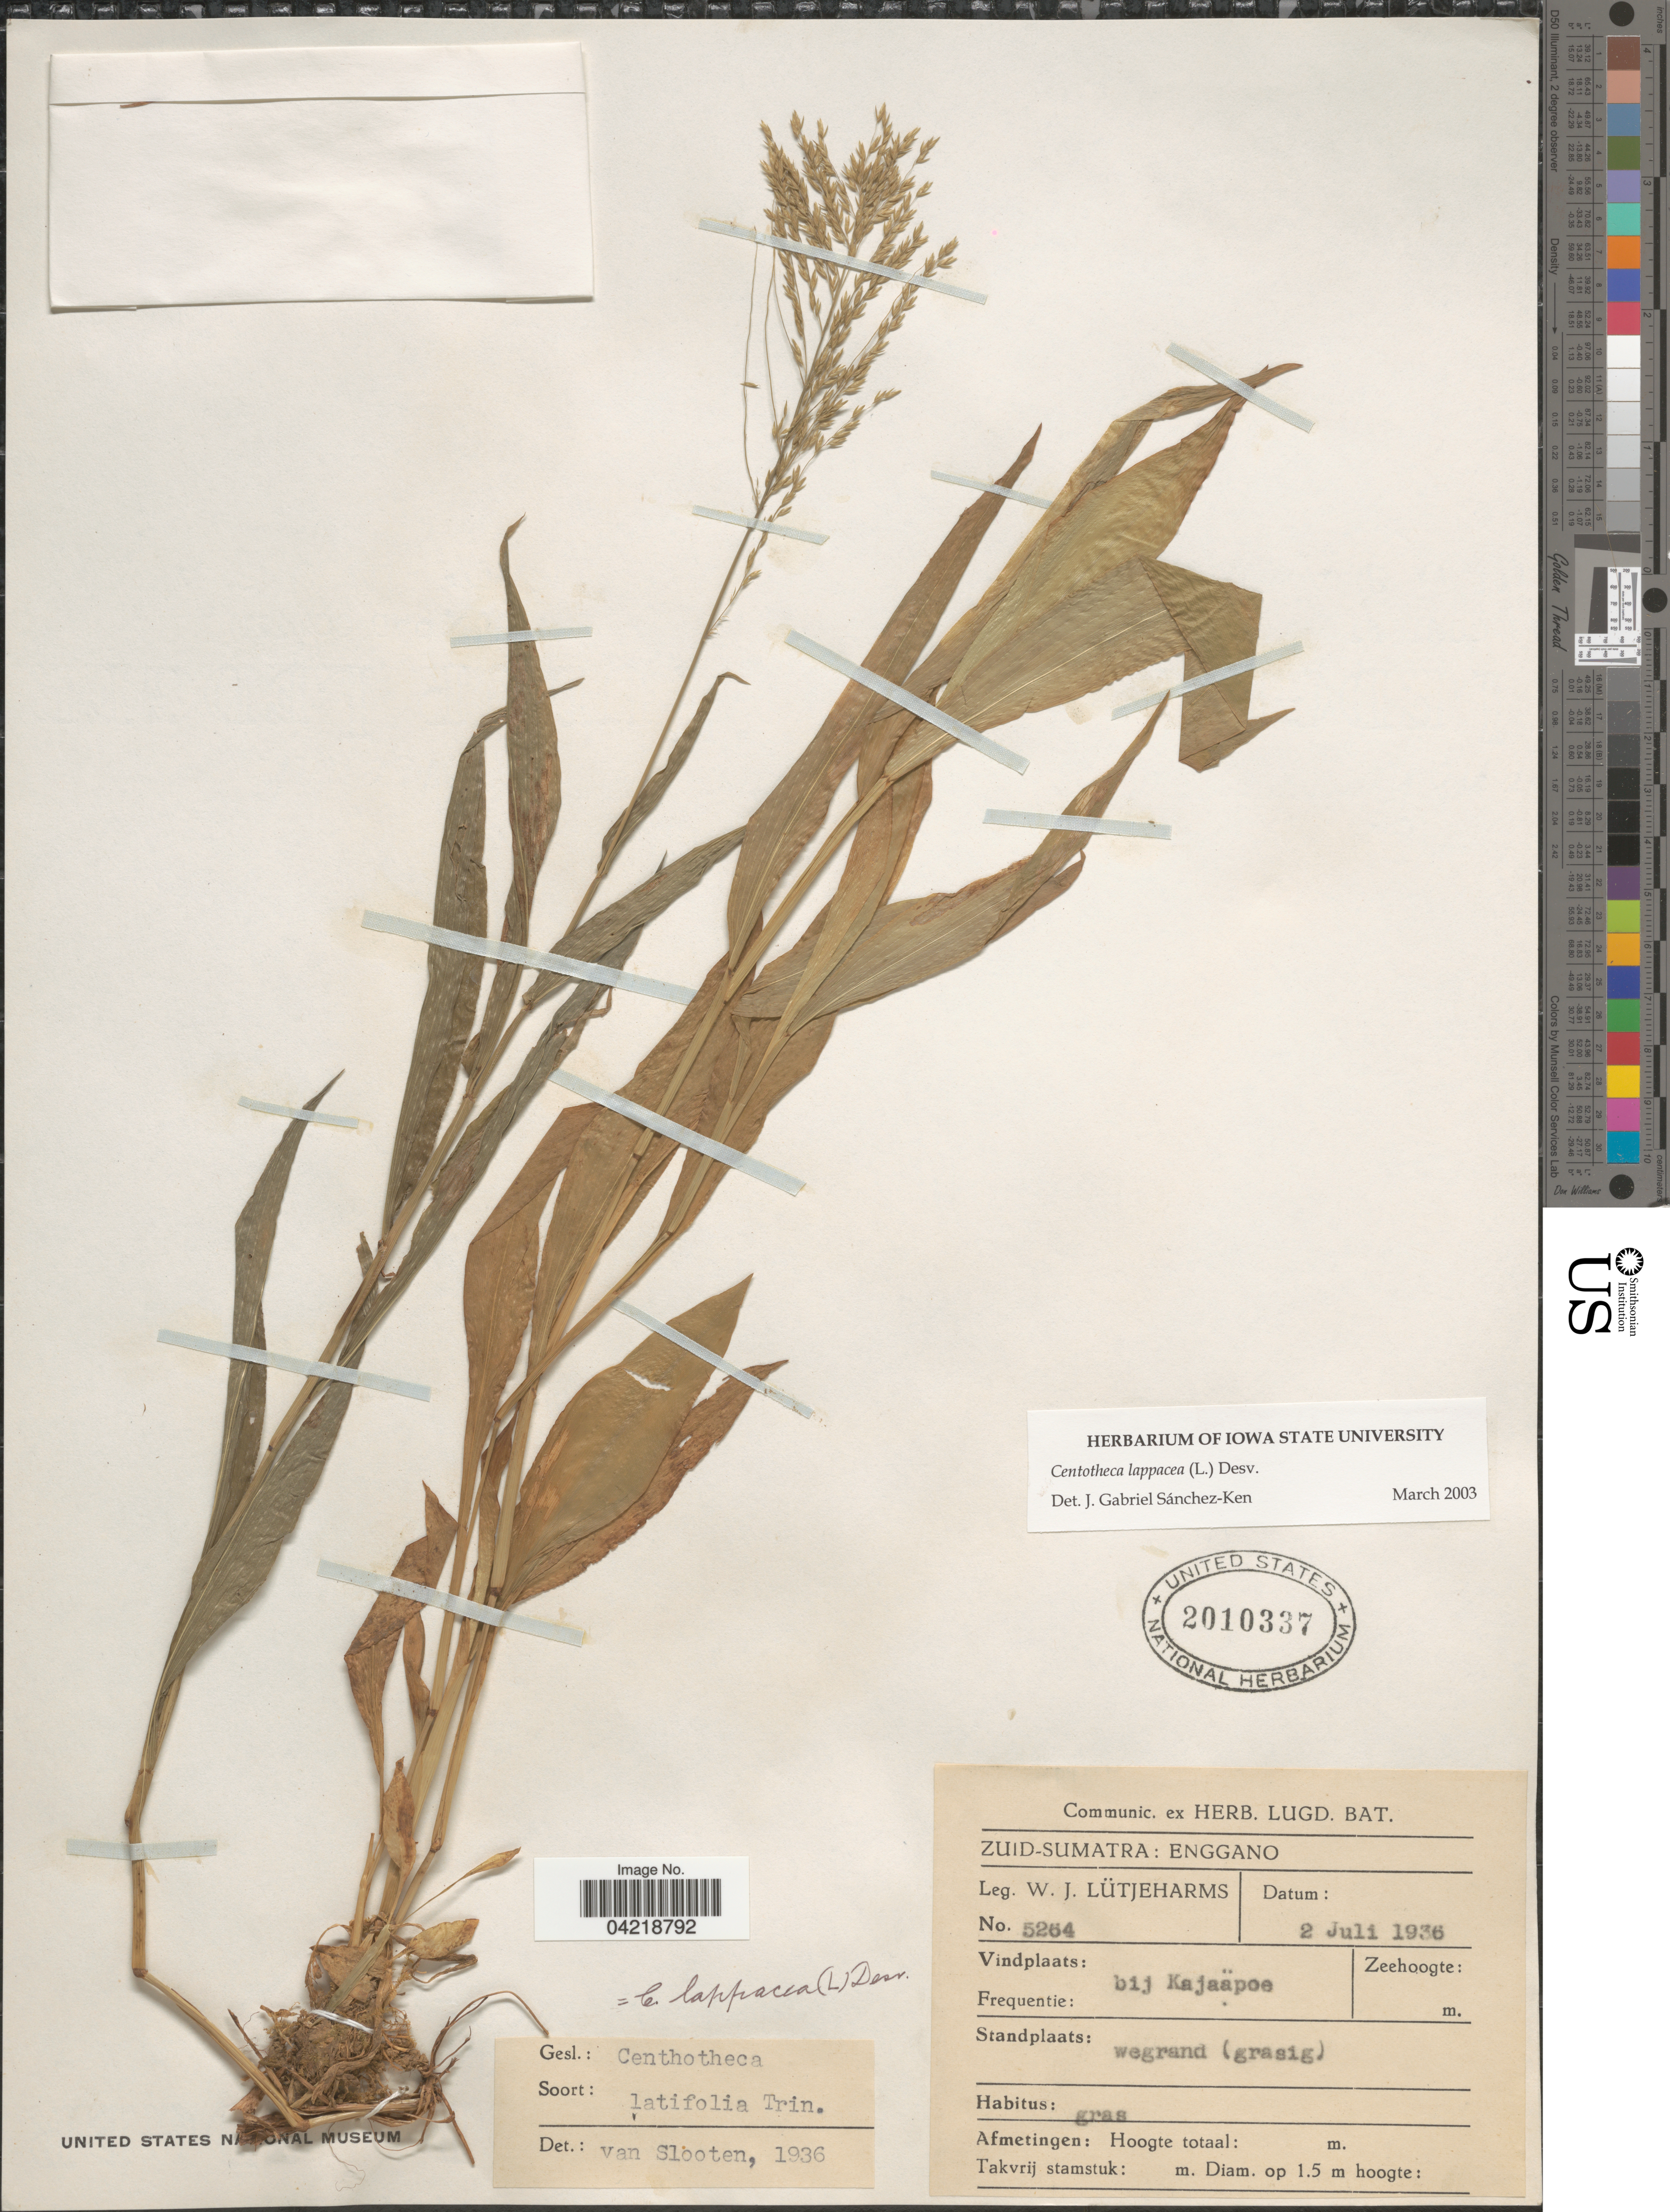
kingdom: Plantae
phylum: Tracheophyta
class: Liliopsida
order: Poales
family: Poaceae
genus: Centotheca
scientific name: Centotheca lappacea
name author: (L.) Desv.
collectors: W. Lütjeharms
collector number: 5264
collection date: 1936-07-02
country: Indonesia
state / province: Sumatra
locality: Zuid-Sumatra: Enggano. Bij Kajaäpeo.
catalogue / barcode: US 2010337